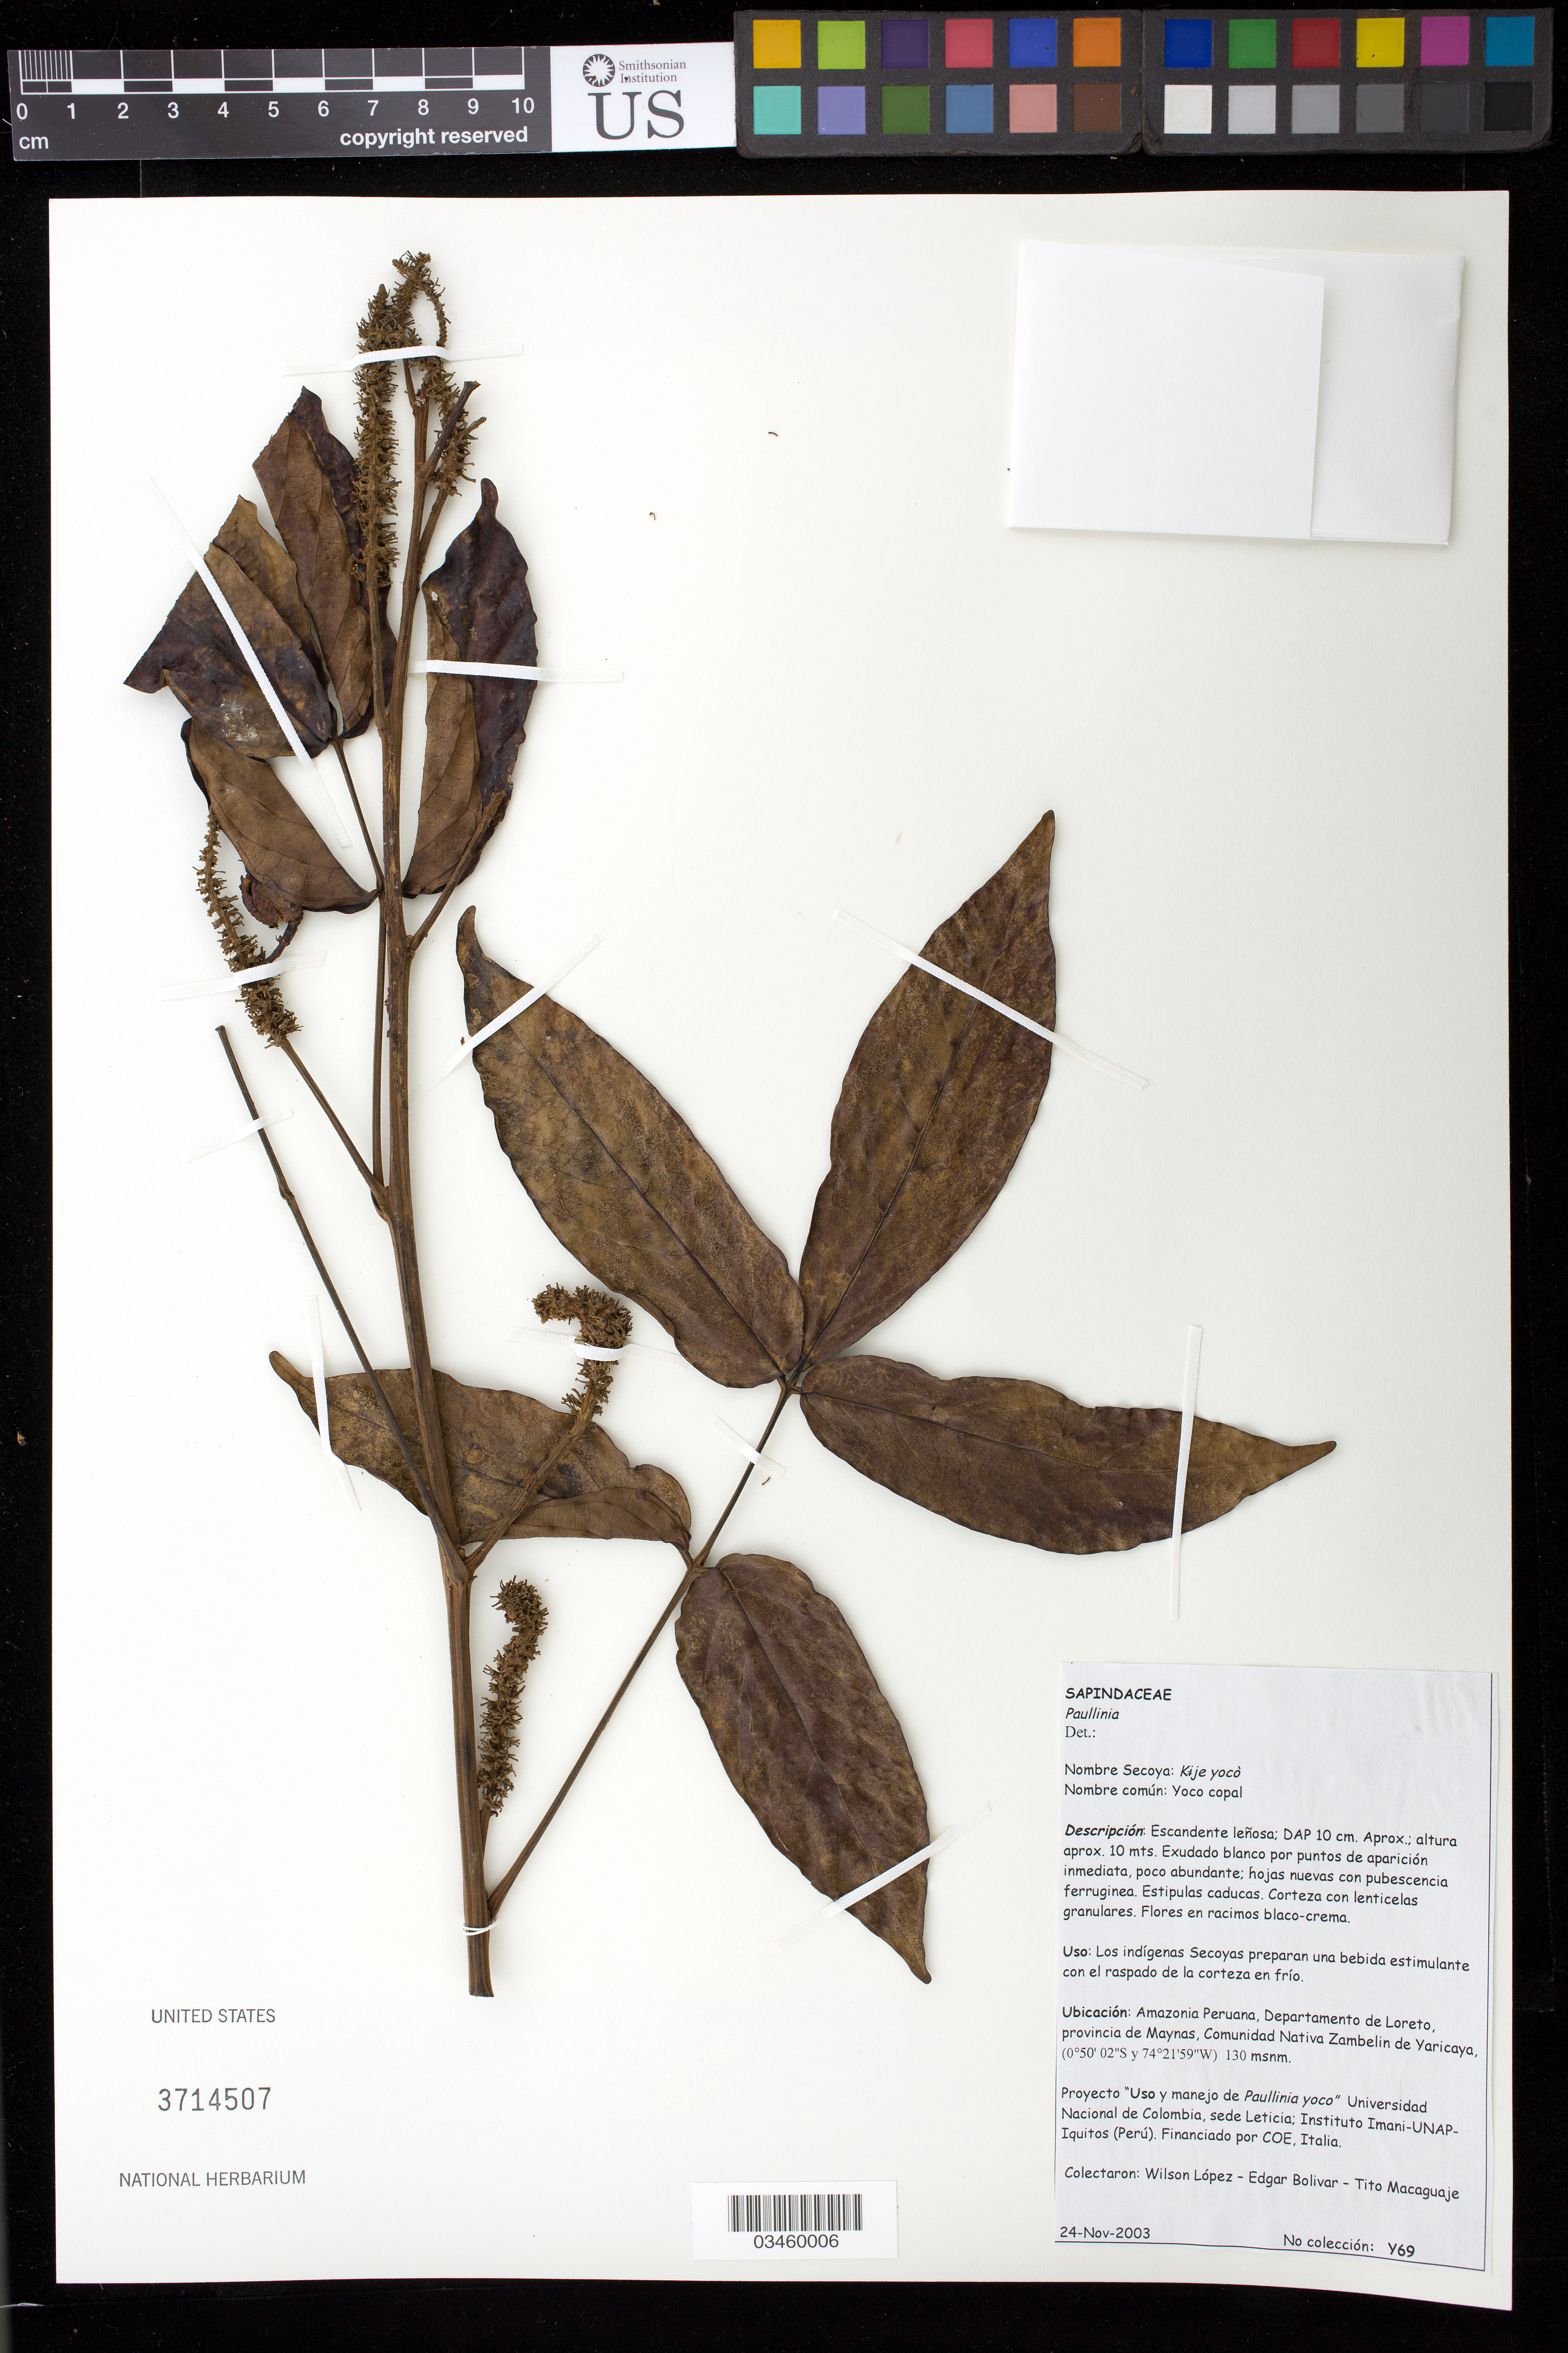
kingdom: Plantae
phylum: Tracheophyta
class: Magnoliopsida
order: Sapindales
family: Sapindaceae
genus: Paullinia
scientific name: Paullinia sp.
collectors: W. López, E. Bolivar & T. Macaguaje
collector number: Y69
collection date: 2003-11-24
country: Peru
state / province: Loreto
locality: Provincia Maynas, Comunidad Nativa Zambelin de Yaricaya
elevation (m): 130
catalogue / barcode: US 3714507